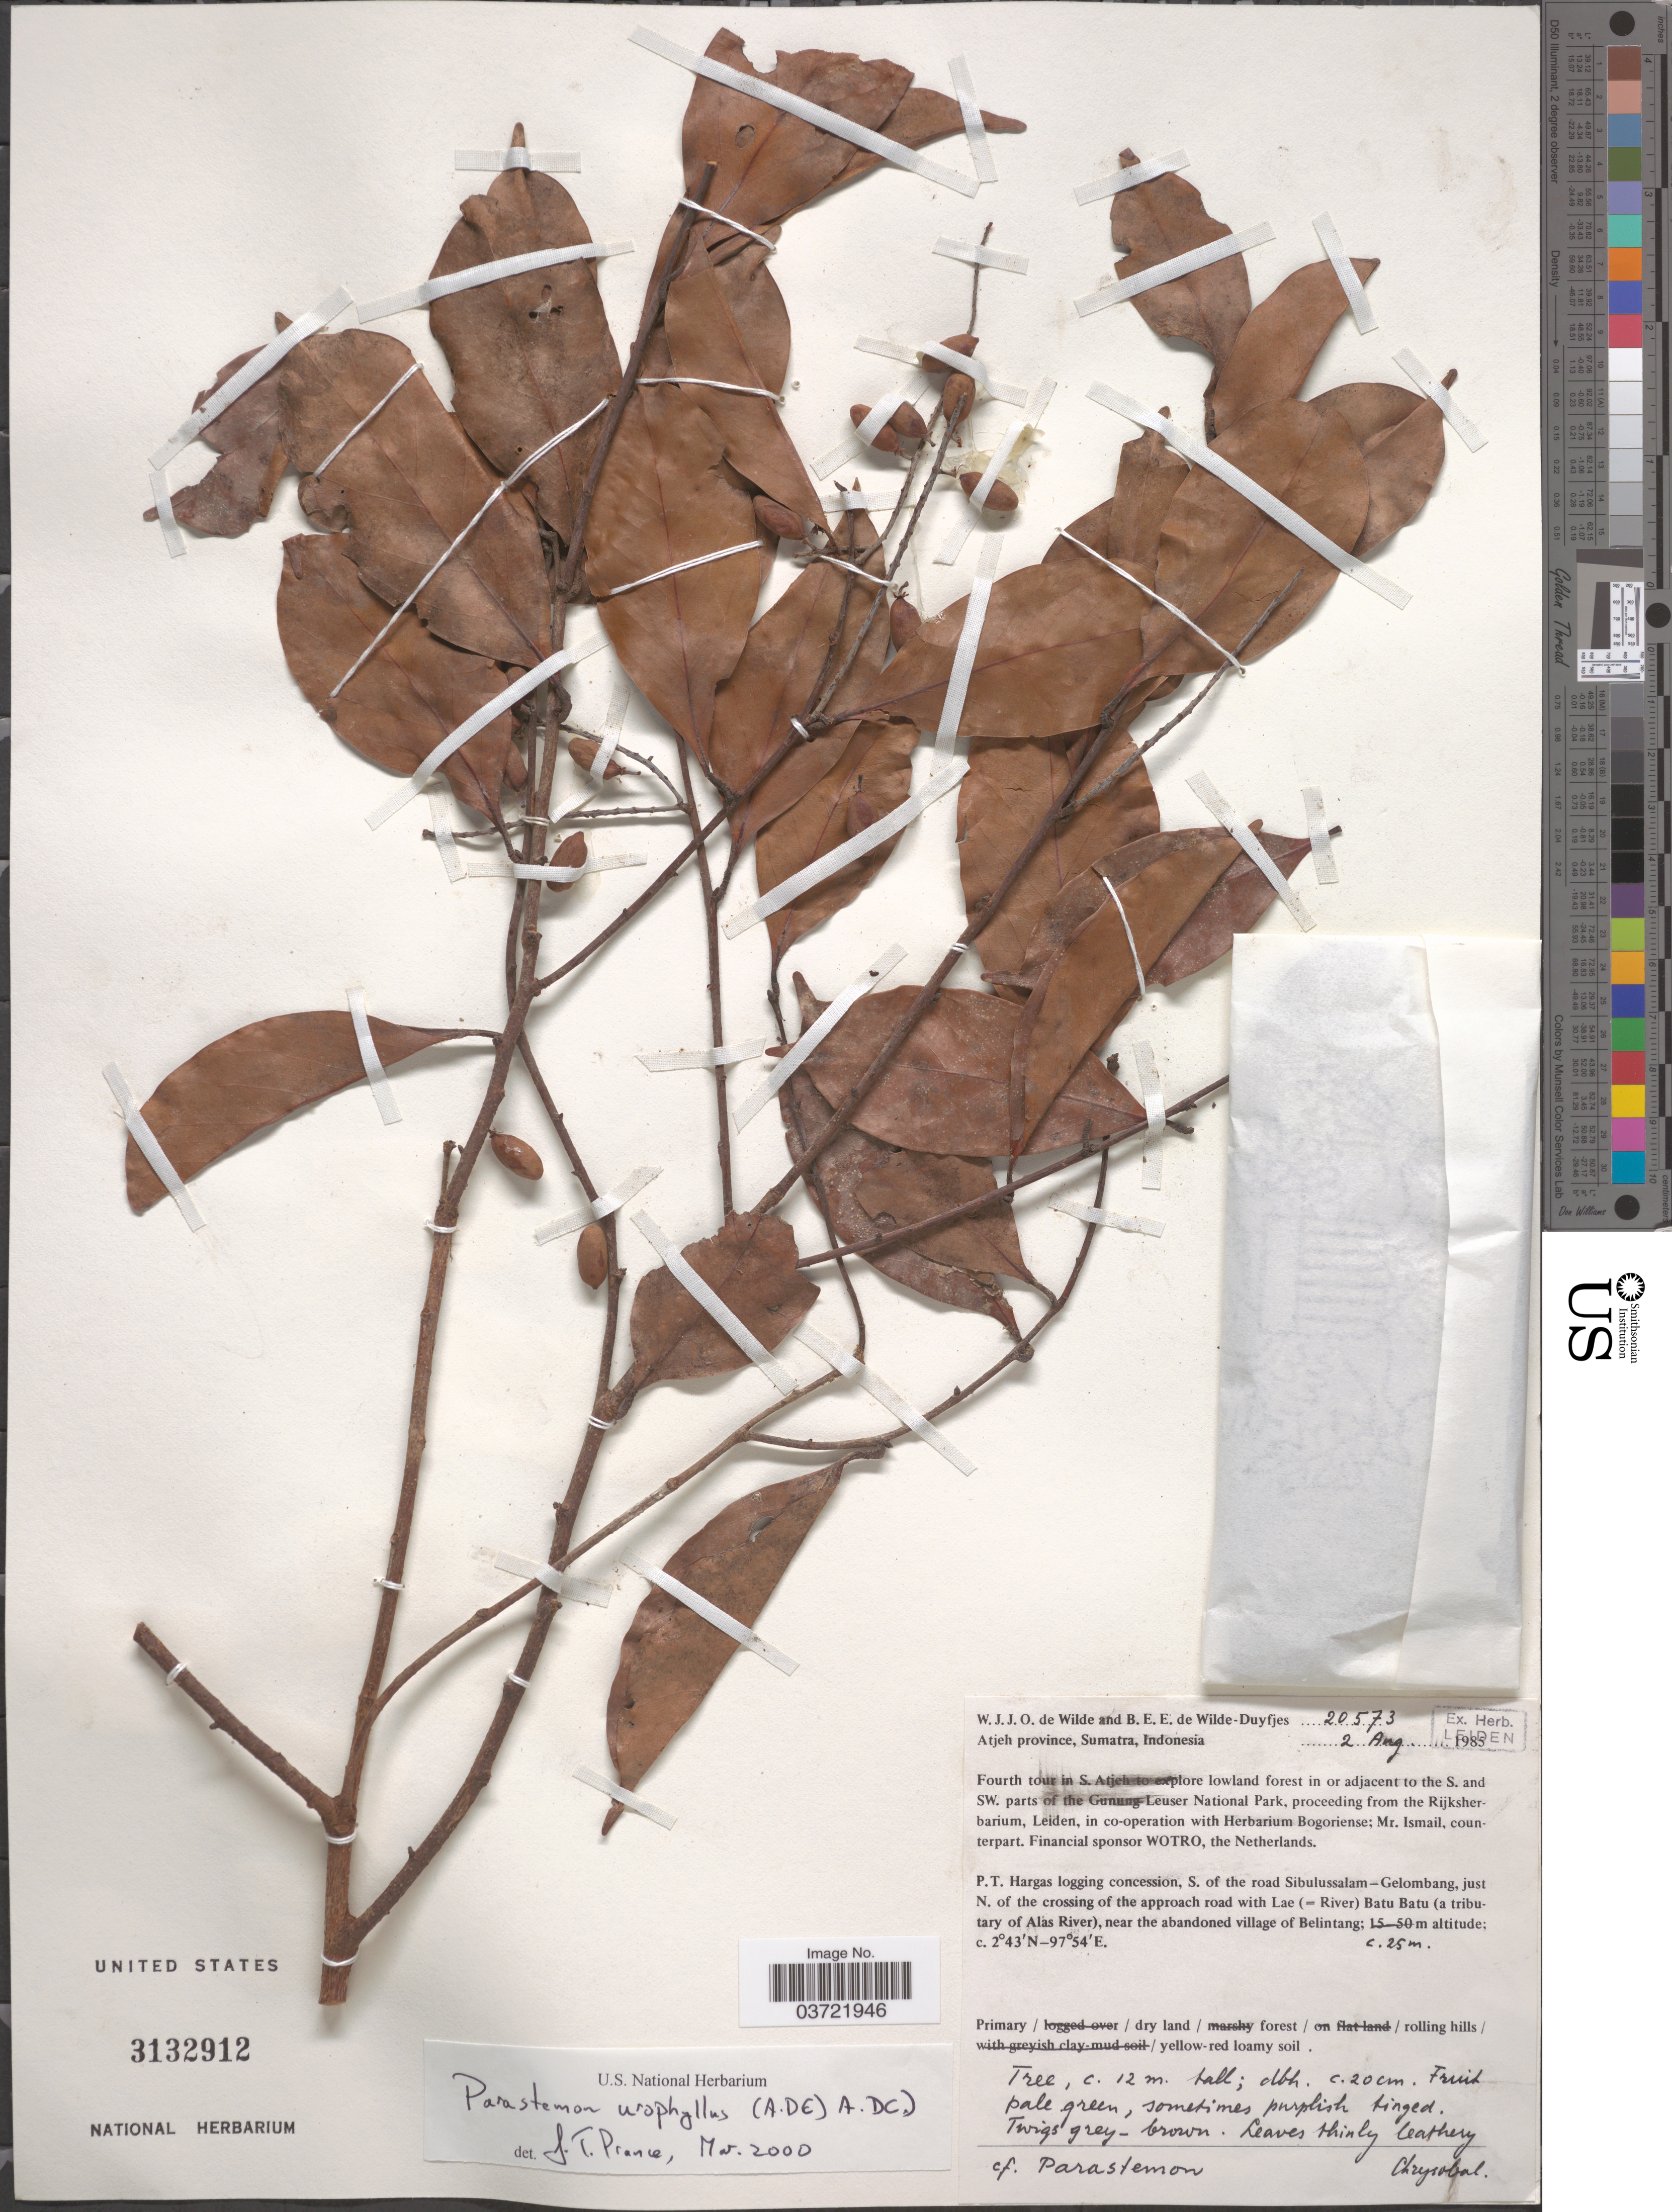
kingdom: Plantae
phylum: Tracheophyta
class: Magnoliopsida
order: Malpighiales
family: Chrysobalanaceae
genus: Parastemon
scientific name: Parastemon urophyllus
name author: (Wall. ex A. DC.) A. DC.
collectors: W. J. de Wilde & B. E. de Wilde-Duyfjes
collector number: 20573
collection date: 1985-08-02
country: Indonesia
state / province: Sumatra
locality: Atjeh province. S. Atjeh. P. T. Hargas logging concession, S. of the road Sibulussalam - Gelombang, just N. of the crossing of the approach road with Lae (=River) Batu Batu (a tributary of Alas River), near the abandoned village of Belintang.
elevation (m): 25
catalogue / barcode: US 3132912